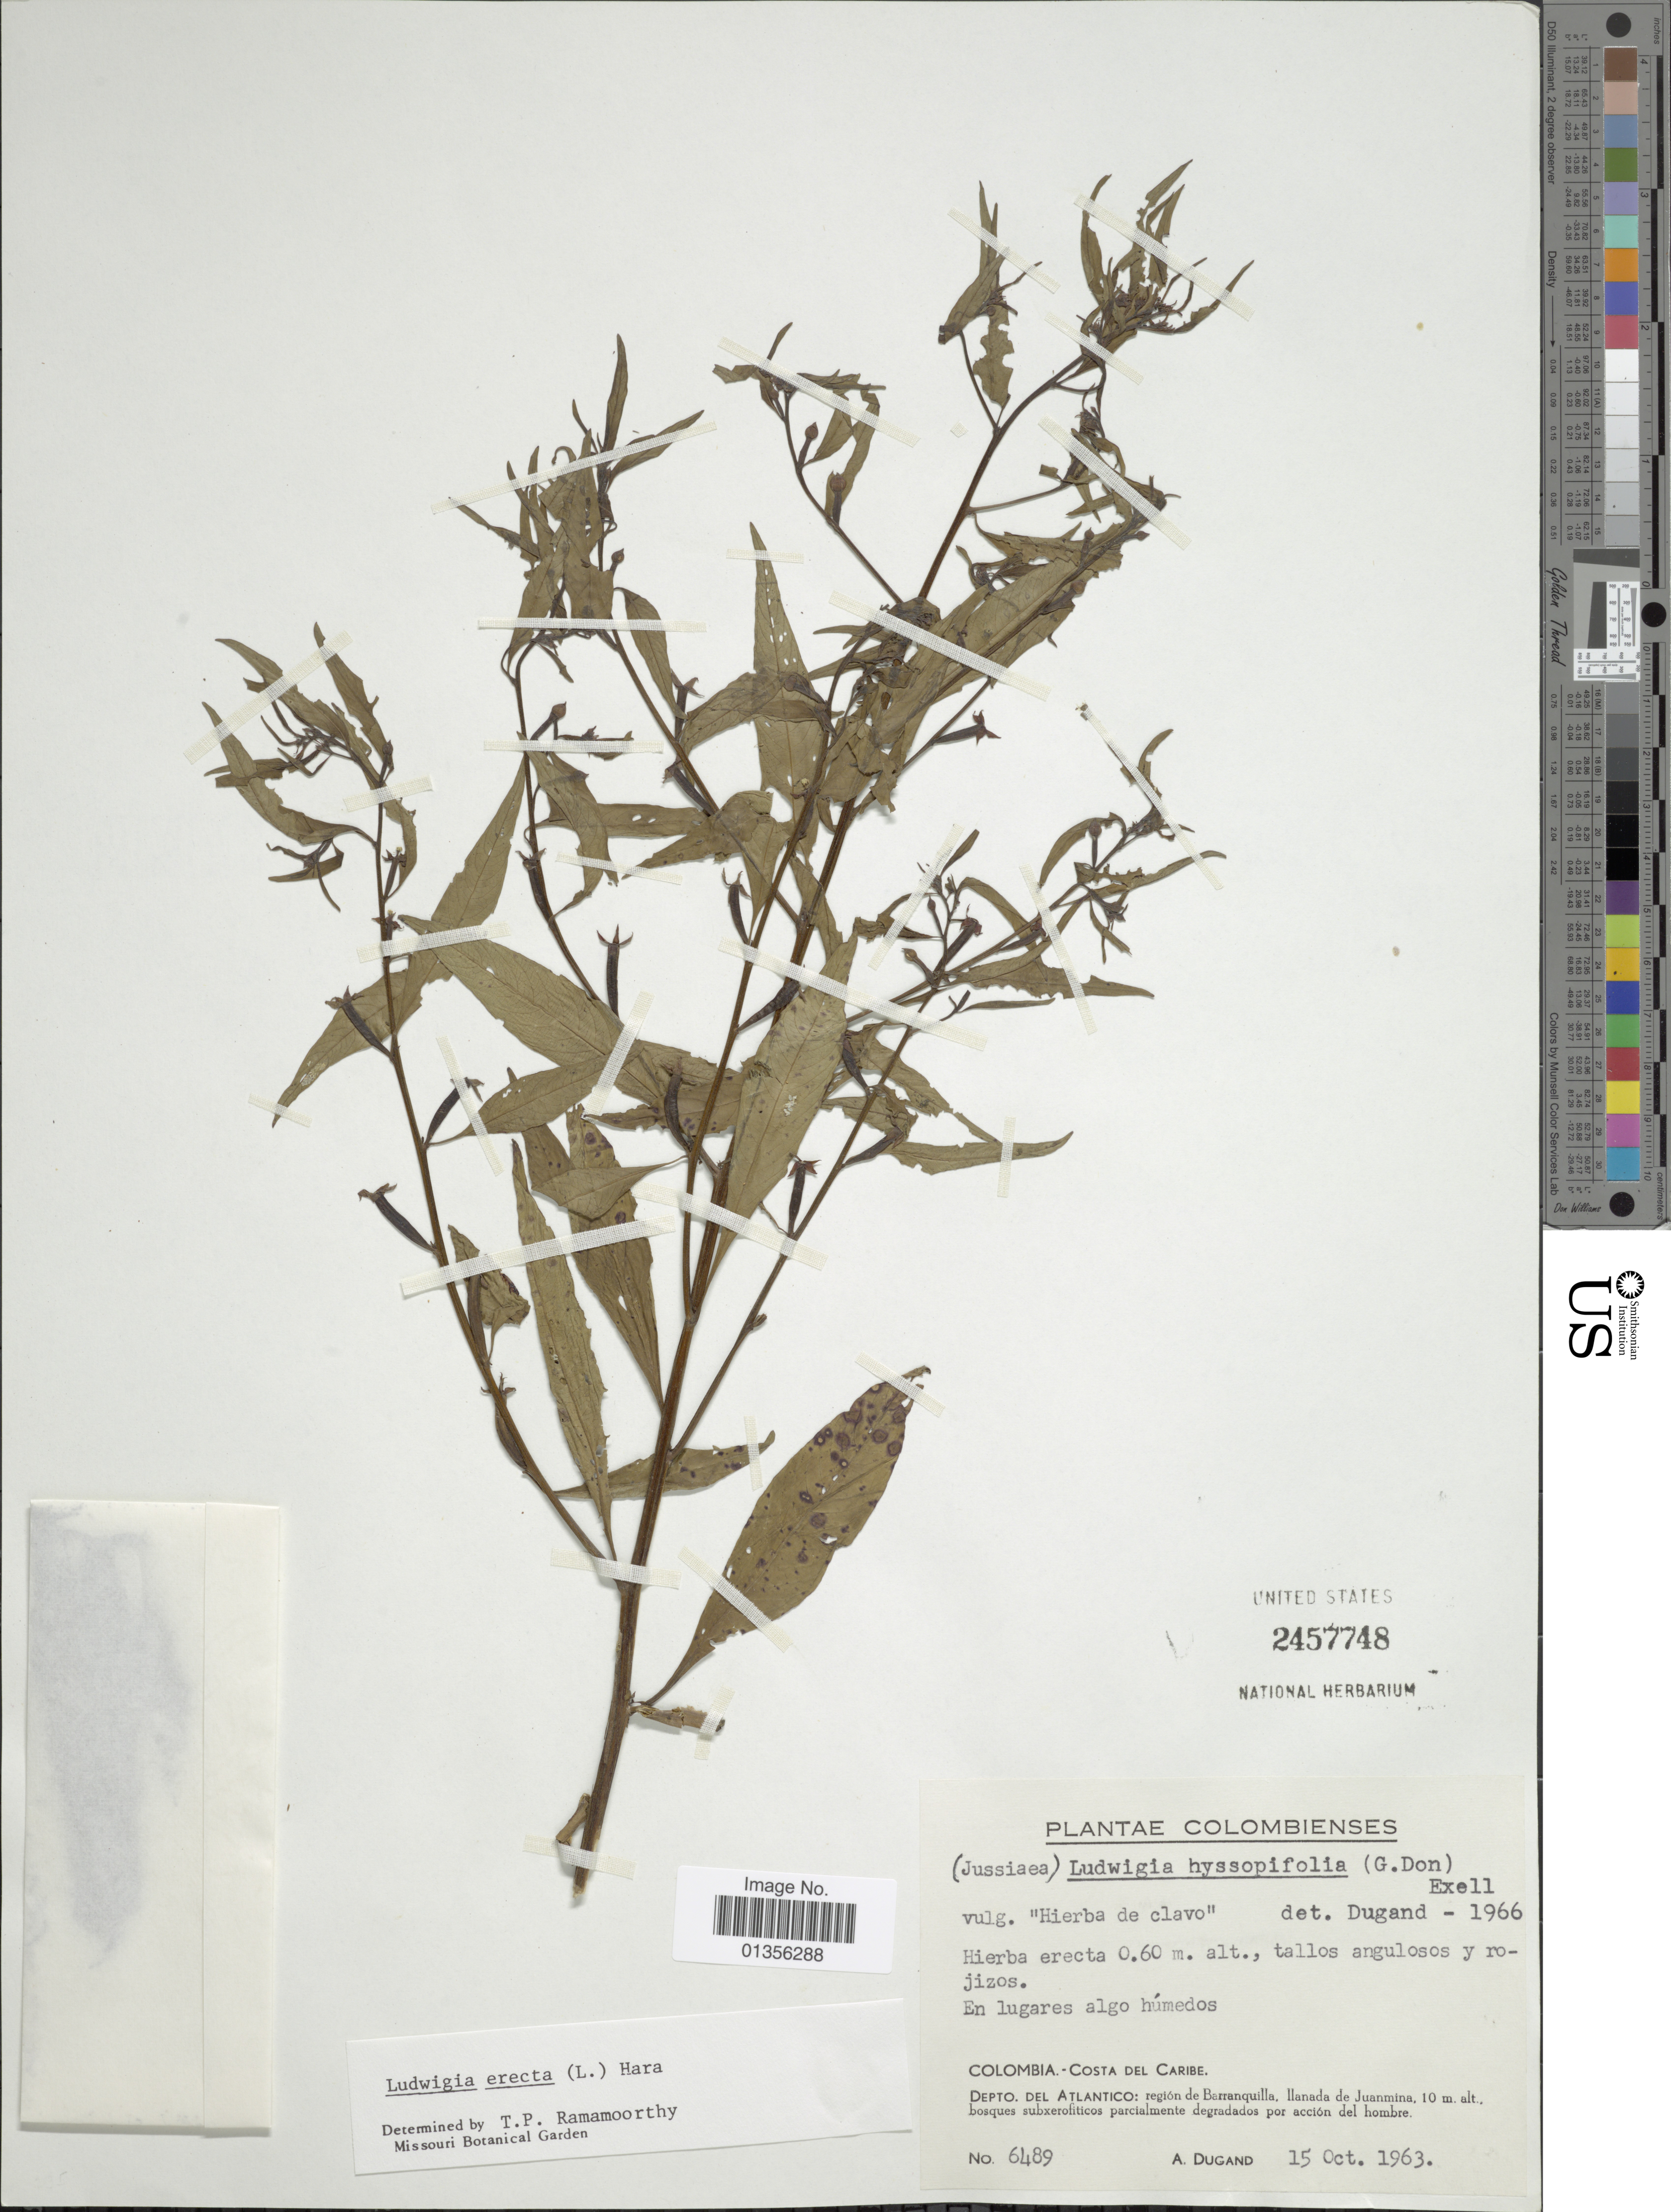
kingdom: Plantae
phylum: Tracheophyta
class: Magnoliopsida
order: Myrtales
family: Onagraceae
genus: Ludwigia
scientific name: Ludwigia erecta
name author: (L.) H. Hara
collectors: A. Dugand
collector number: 6489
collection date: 1963-10-15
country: Colombia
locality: Costa del Caribe. Depto. del Atlantico: región de Barranquilla, Ilanada de Juanmina.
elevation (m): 10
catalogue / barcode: US 2457748